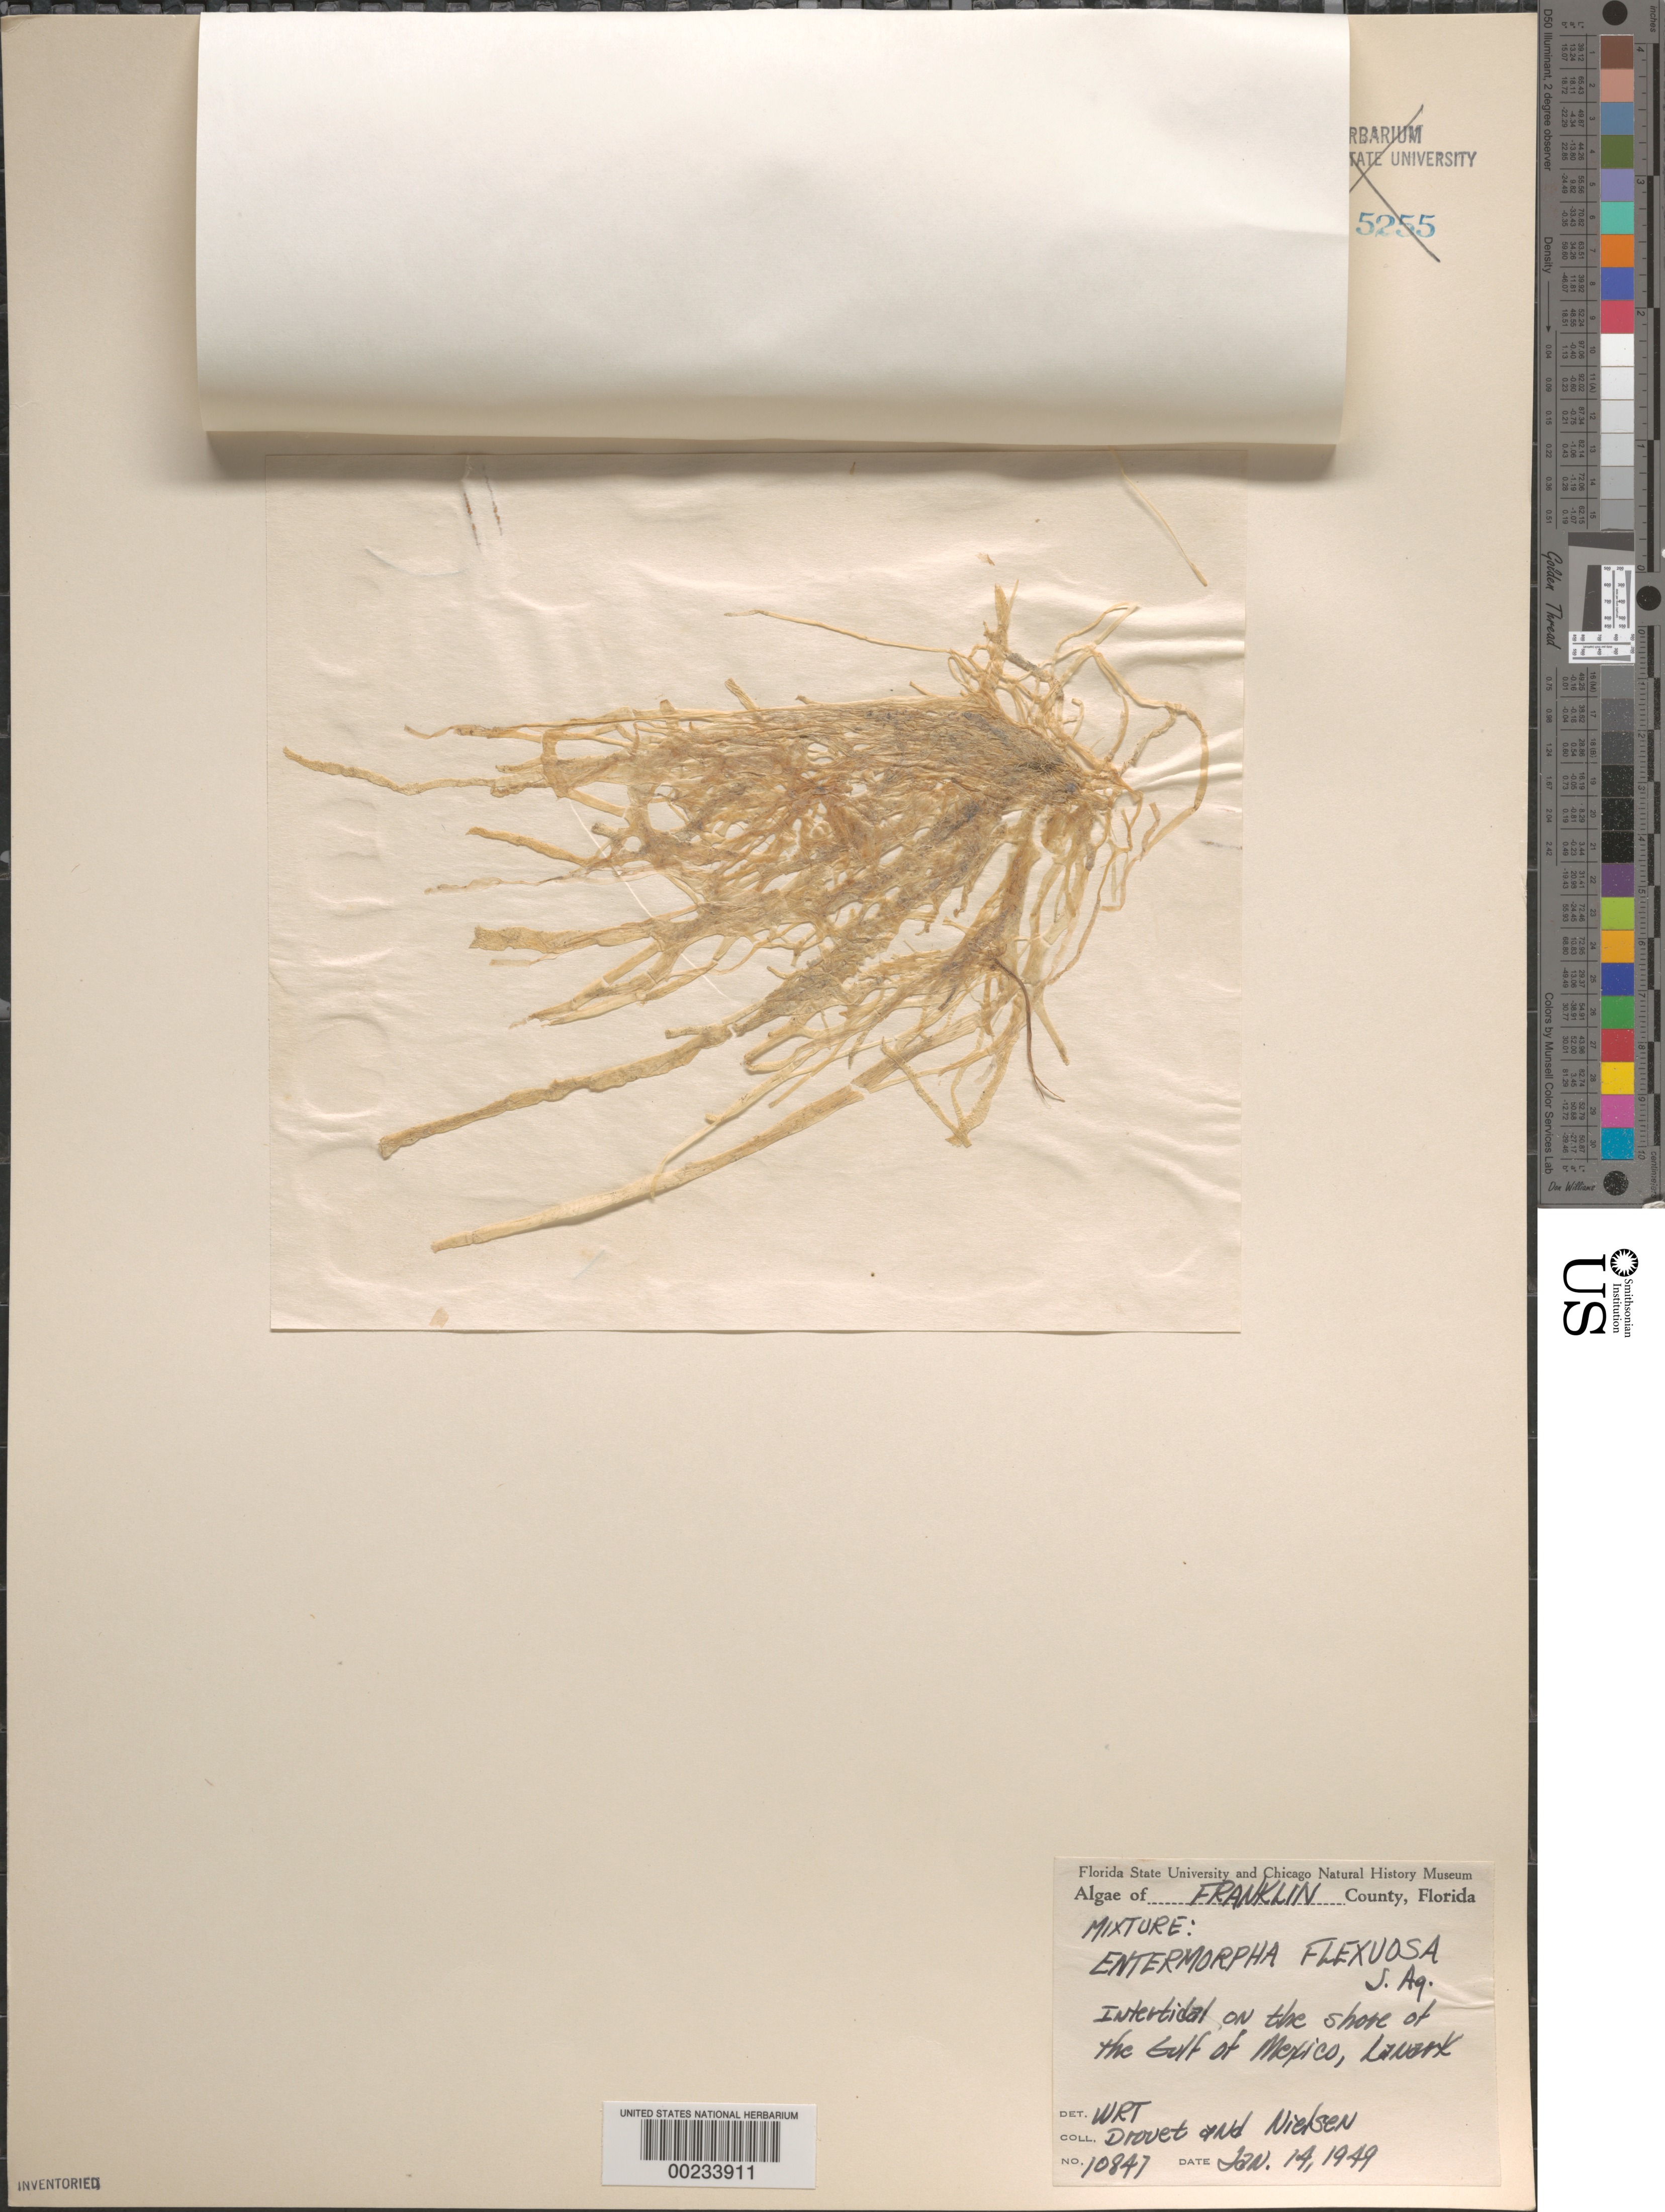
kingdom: Plantae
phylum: Chlorophyta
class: Ulvophyceae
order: Ulvales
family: Ulvaceae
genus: Ulva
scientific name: Ulva flexuosa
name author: Wulfen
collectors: F. E. Drouet & C. S. Nielsen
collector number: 10847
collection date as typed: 14 Jan 1949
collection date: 1949-01-14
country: United States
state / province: Florida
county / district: Franklin County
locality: Gulf of Mexico, Lanark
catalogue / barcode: US 19554